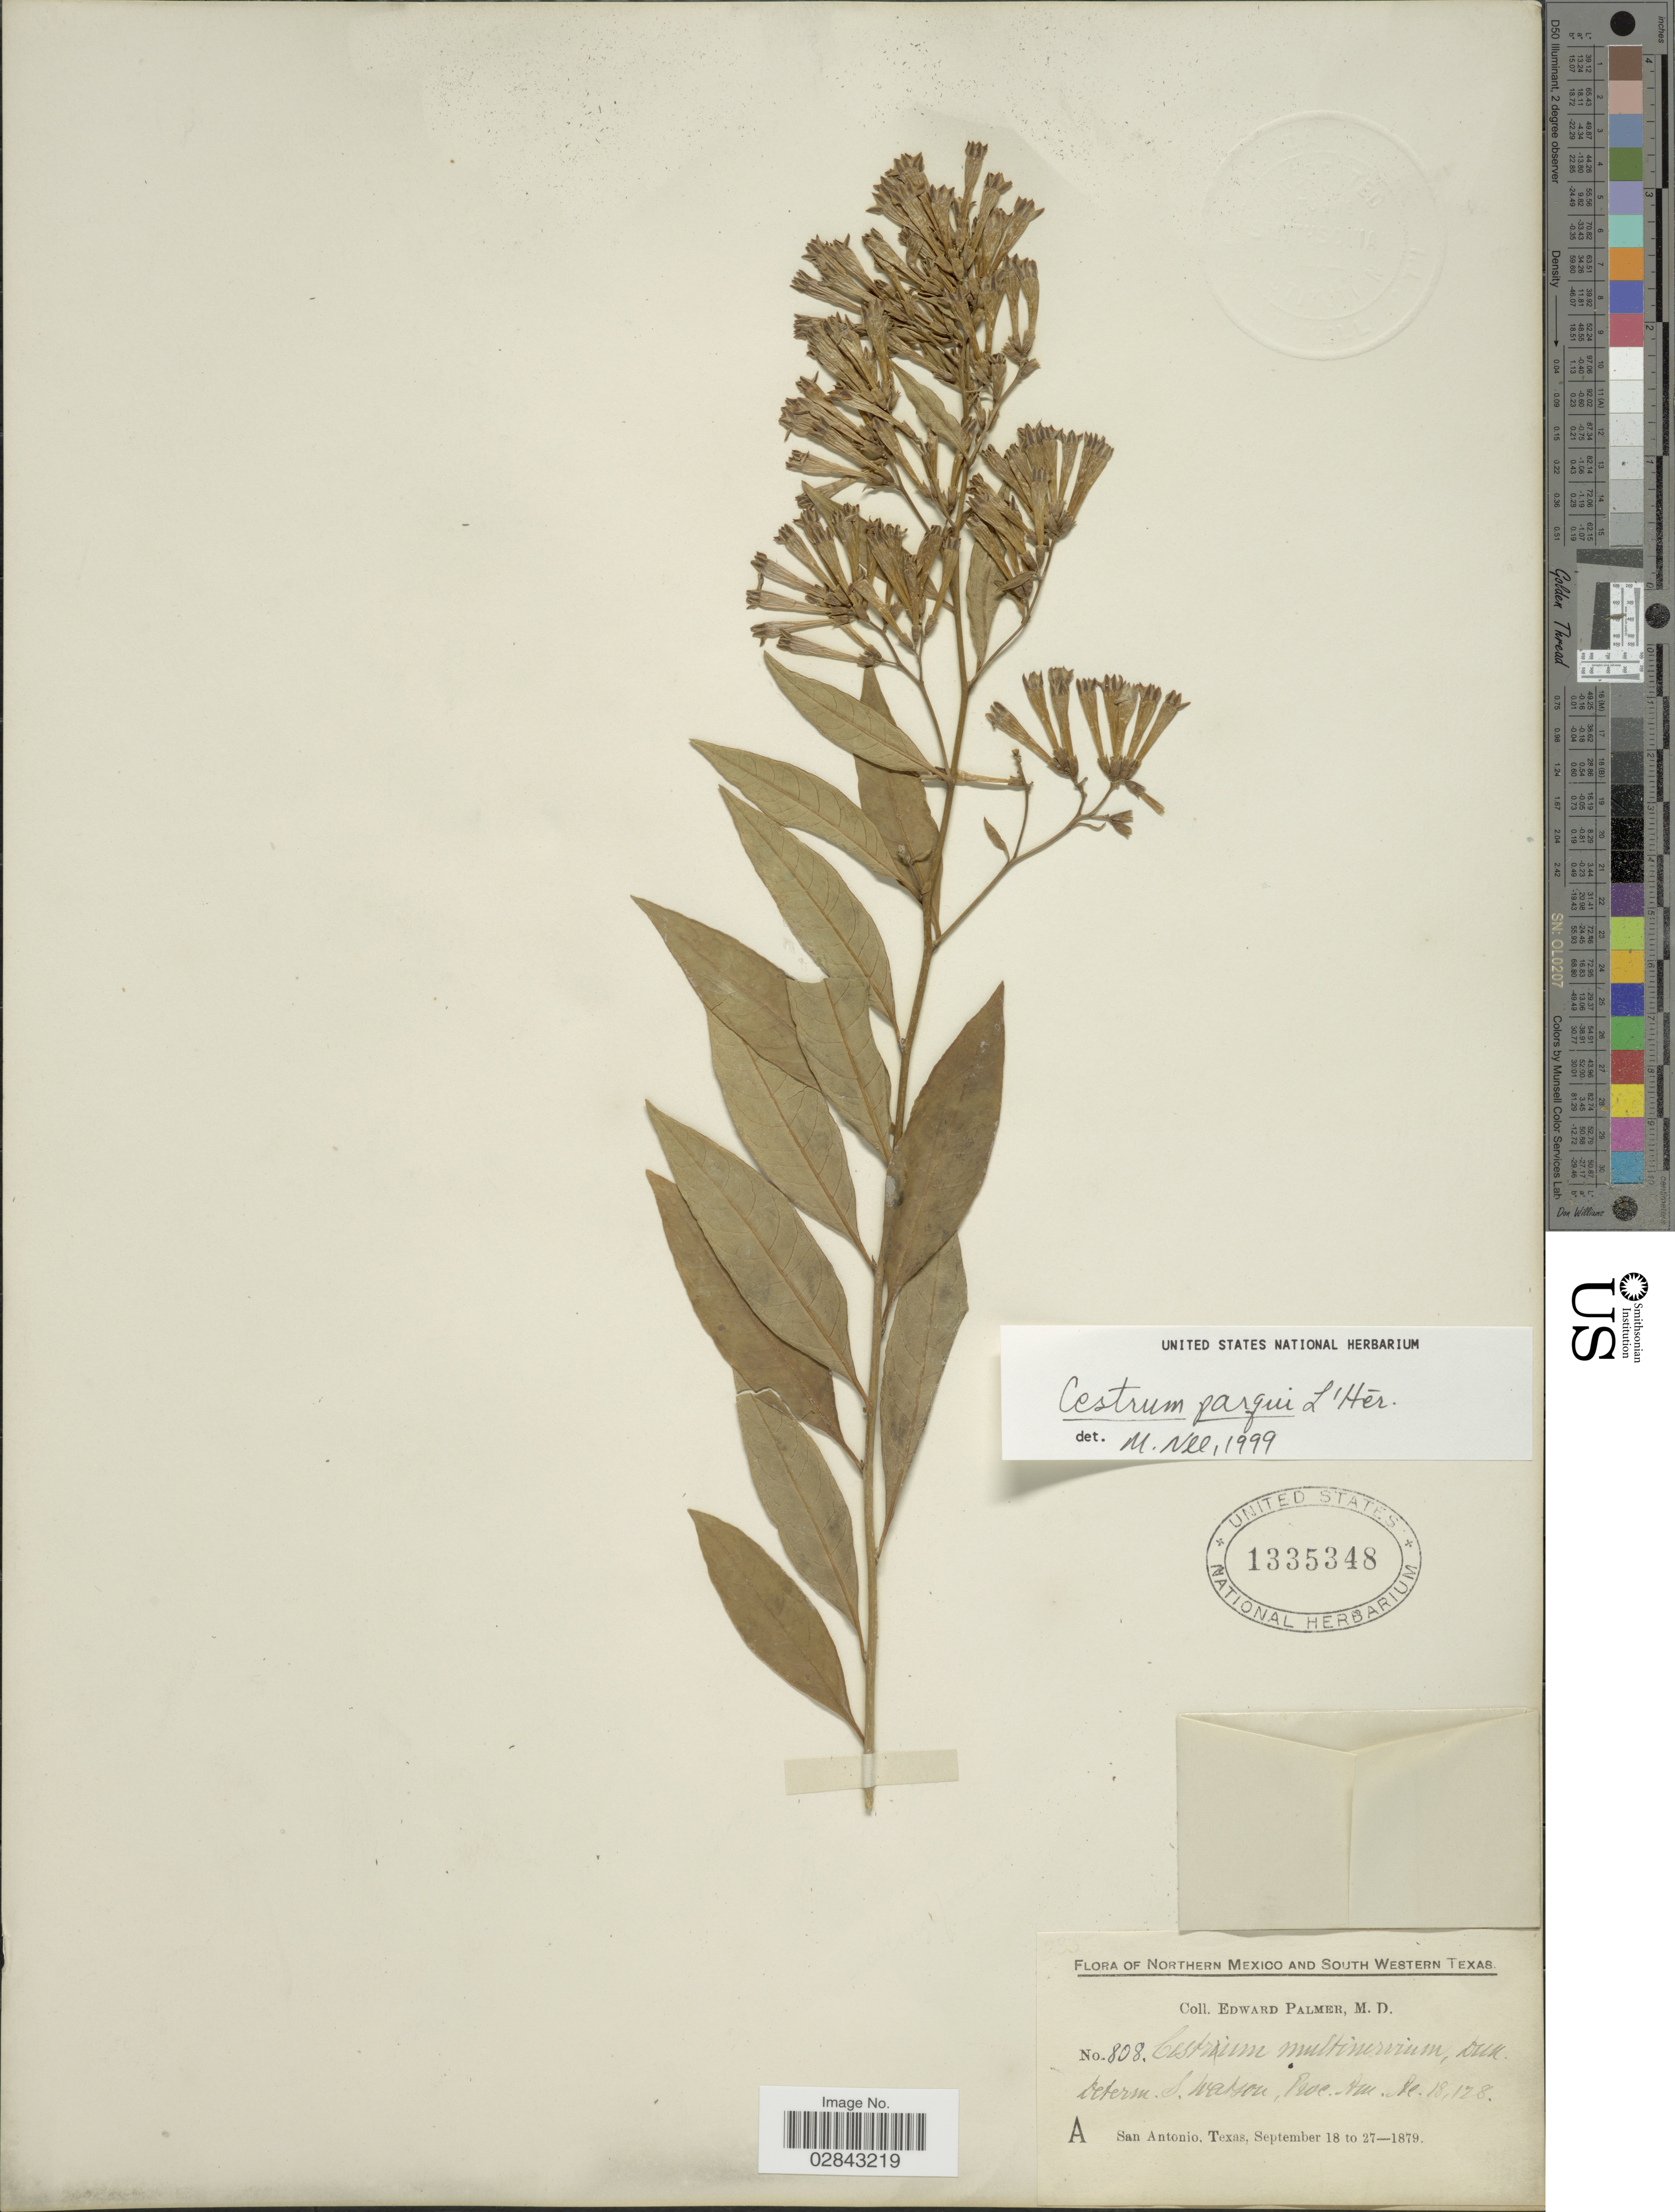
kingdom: Plantae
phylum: Tracheophyta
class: Magnoliopsida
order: Solanales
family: Solanaceae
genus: Cestrum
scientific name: Cestrum parqui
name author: L'Hér.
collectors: E. Palmer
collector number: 808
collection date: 1879-09-18/1879-09-27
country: United States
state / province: Texas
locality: South Western Texas. San Antonio.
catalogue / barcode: US 1335348